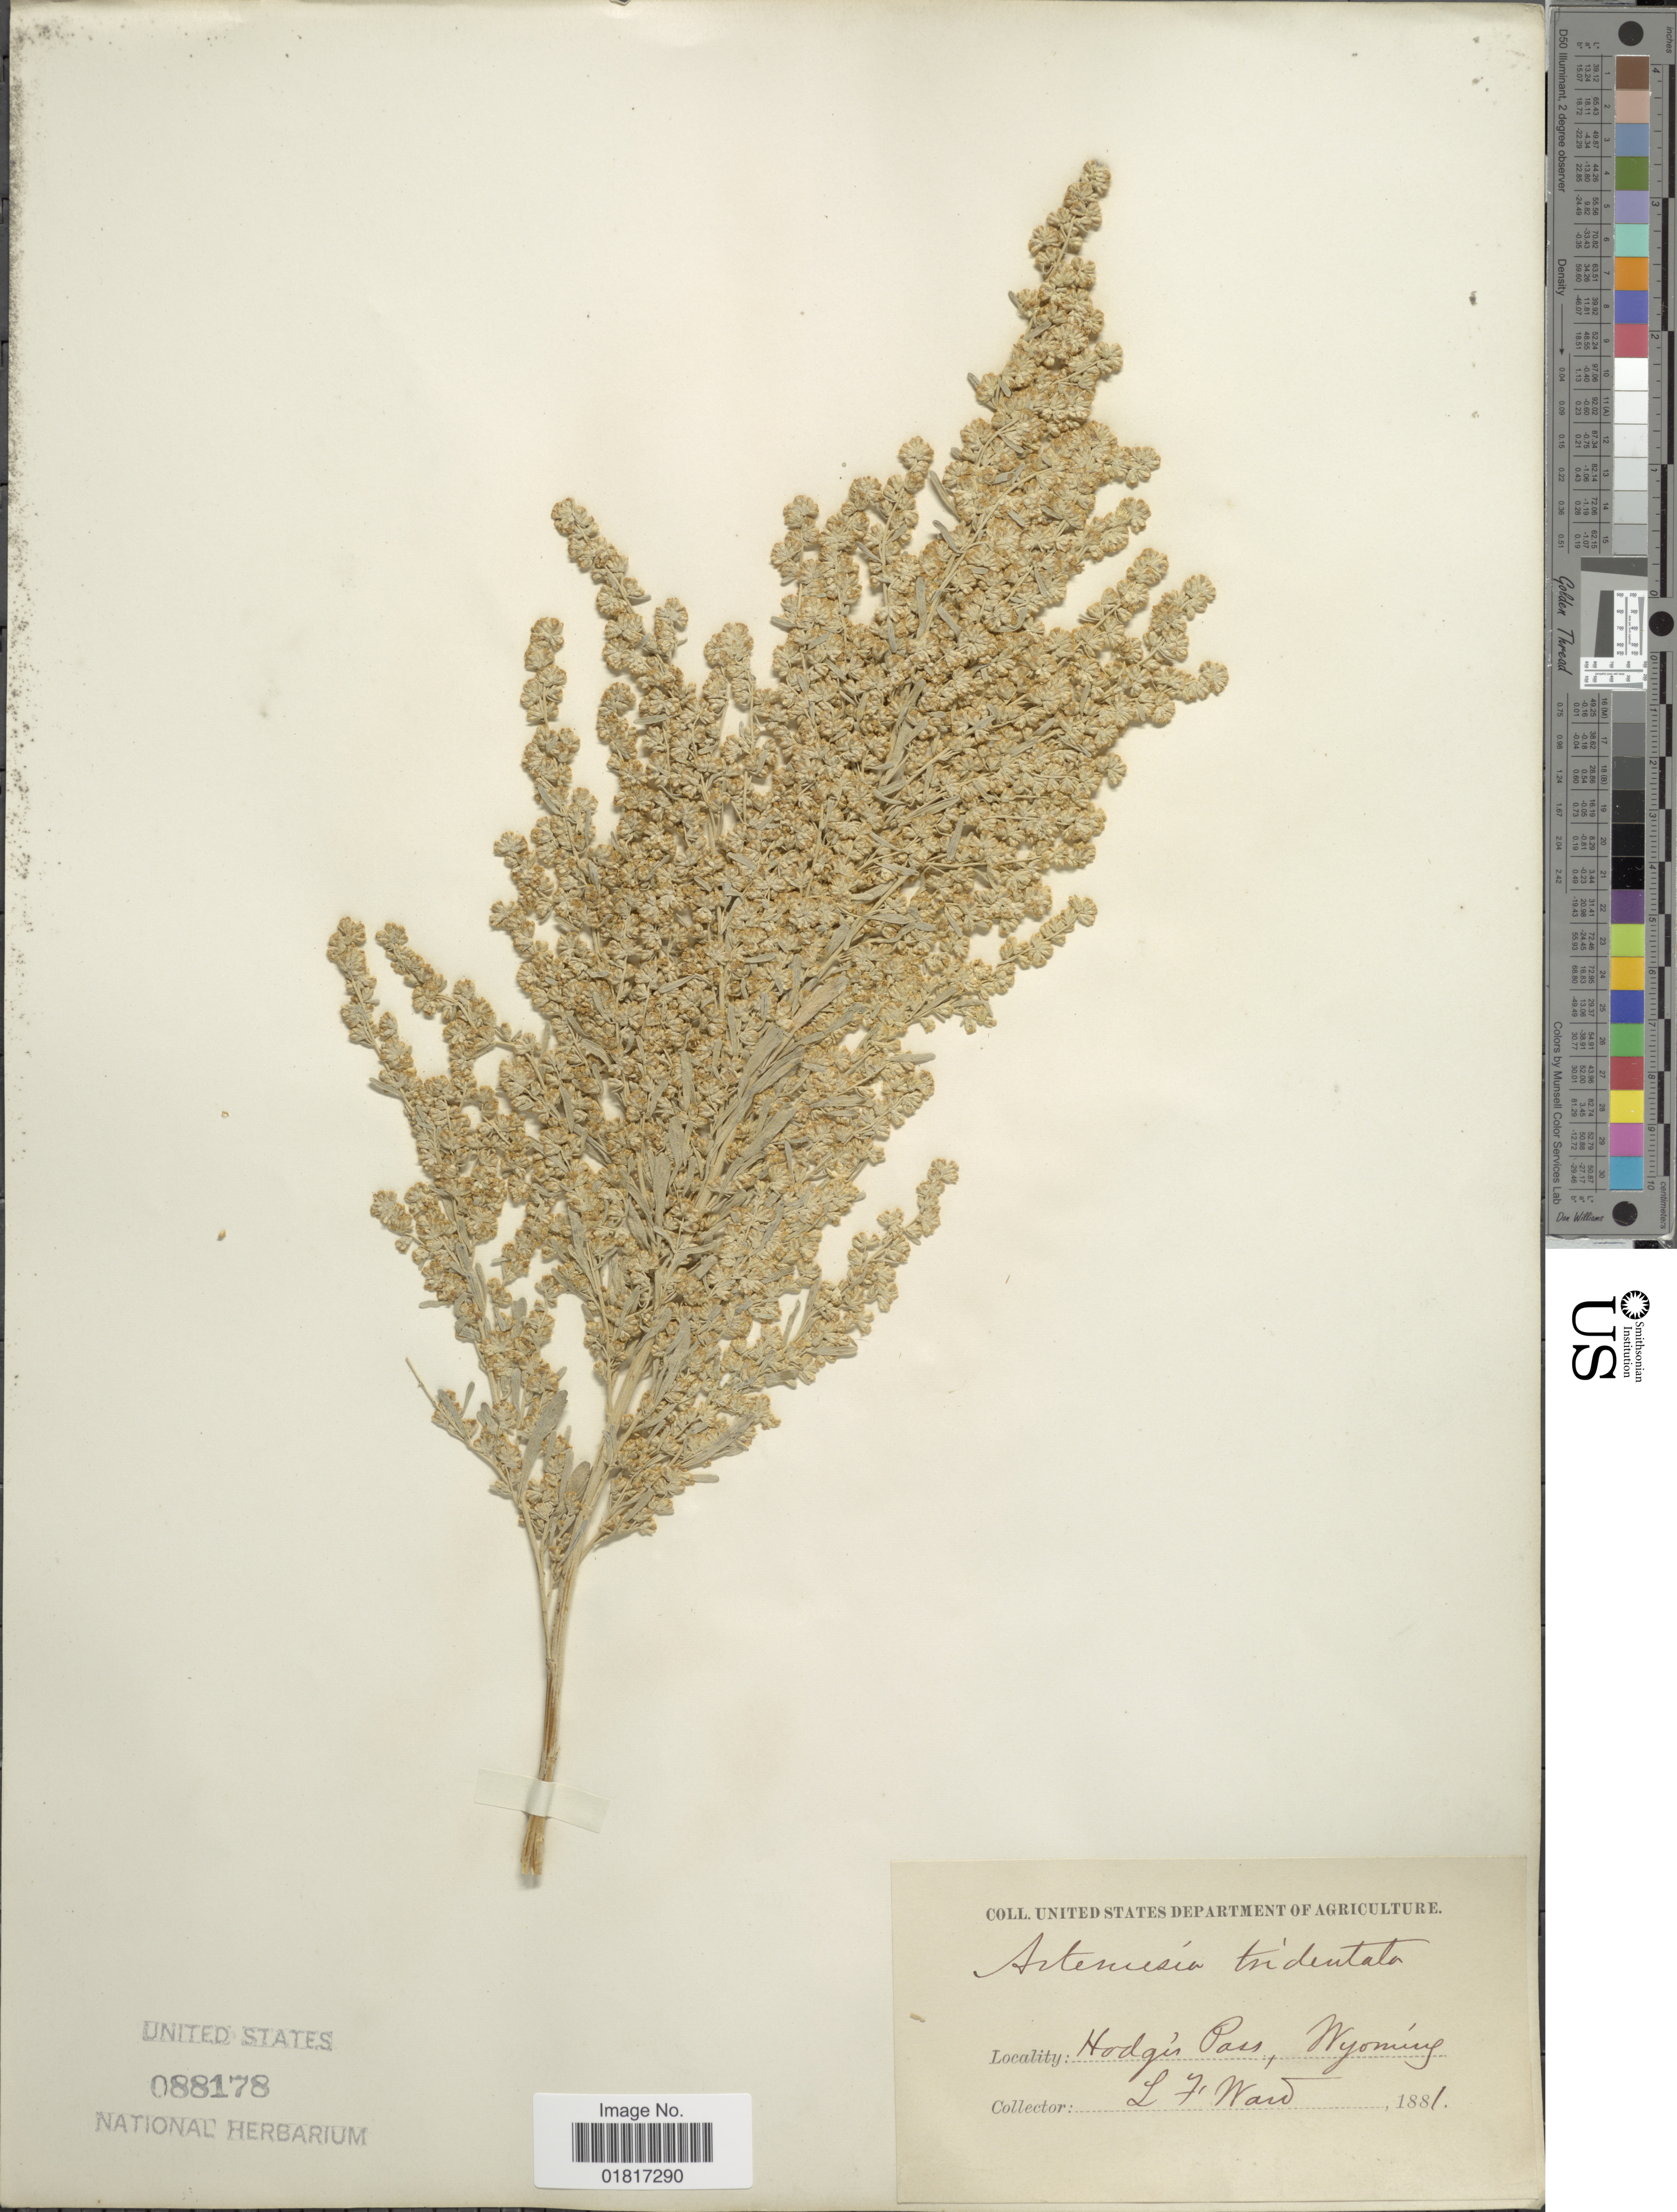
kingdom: Plantae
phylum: Tracheophyta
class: Magnoliopsida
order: Asterales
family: Asteraceae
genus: Artemisia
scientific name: Artemisia tridentata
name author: Nutt.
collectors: L. Ward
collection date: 1881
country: United States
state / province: Wyoming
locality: Hodges Pass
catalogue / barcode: US 88178